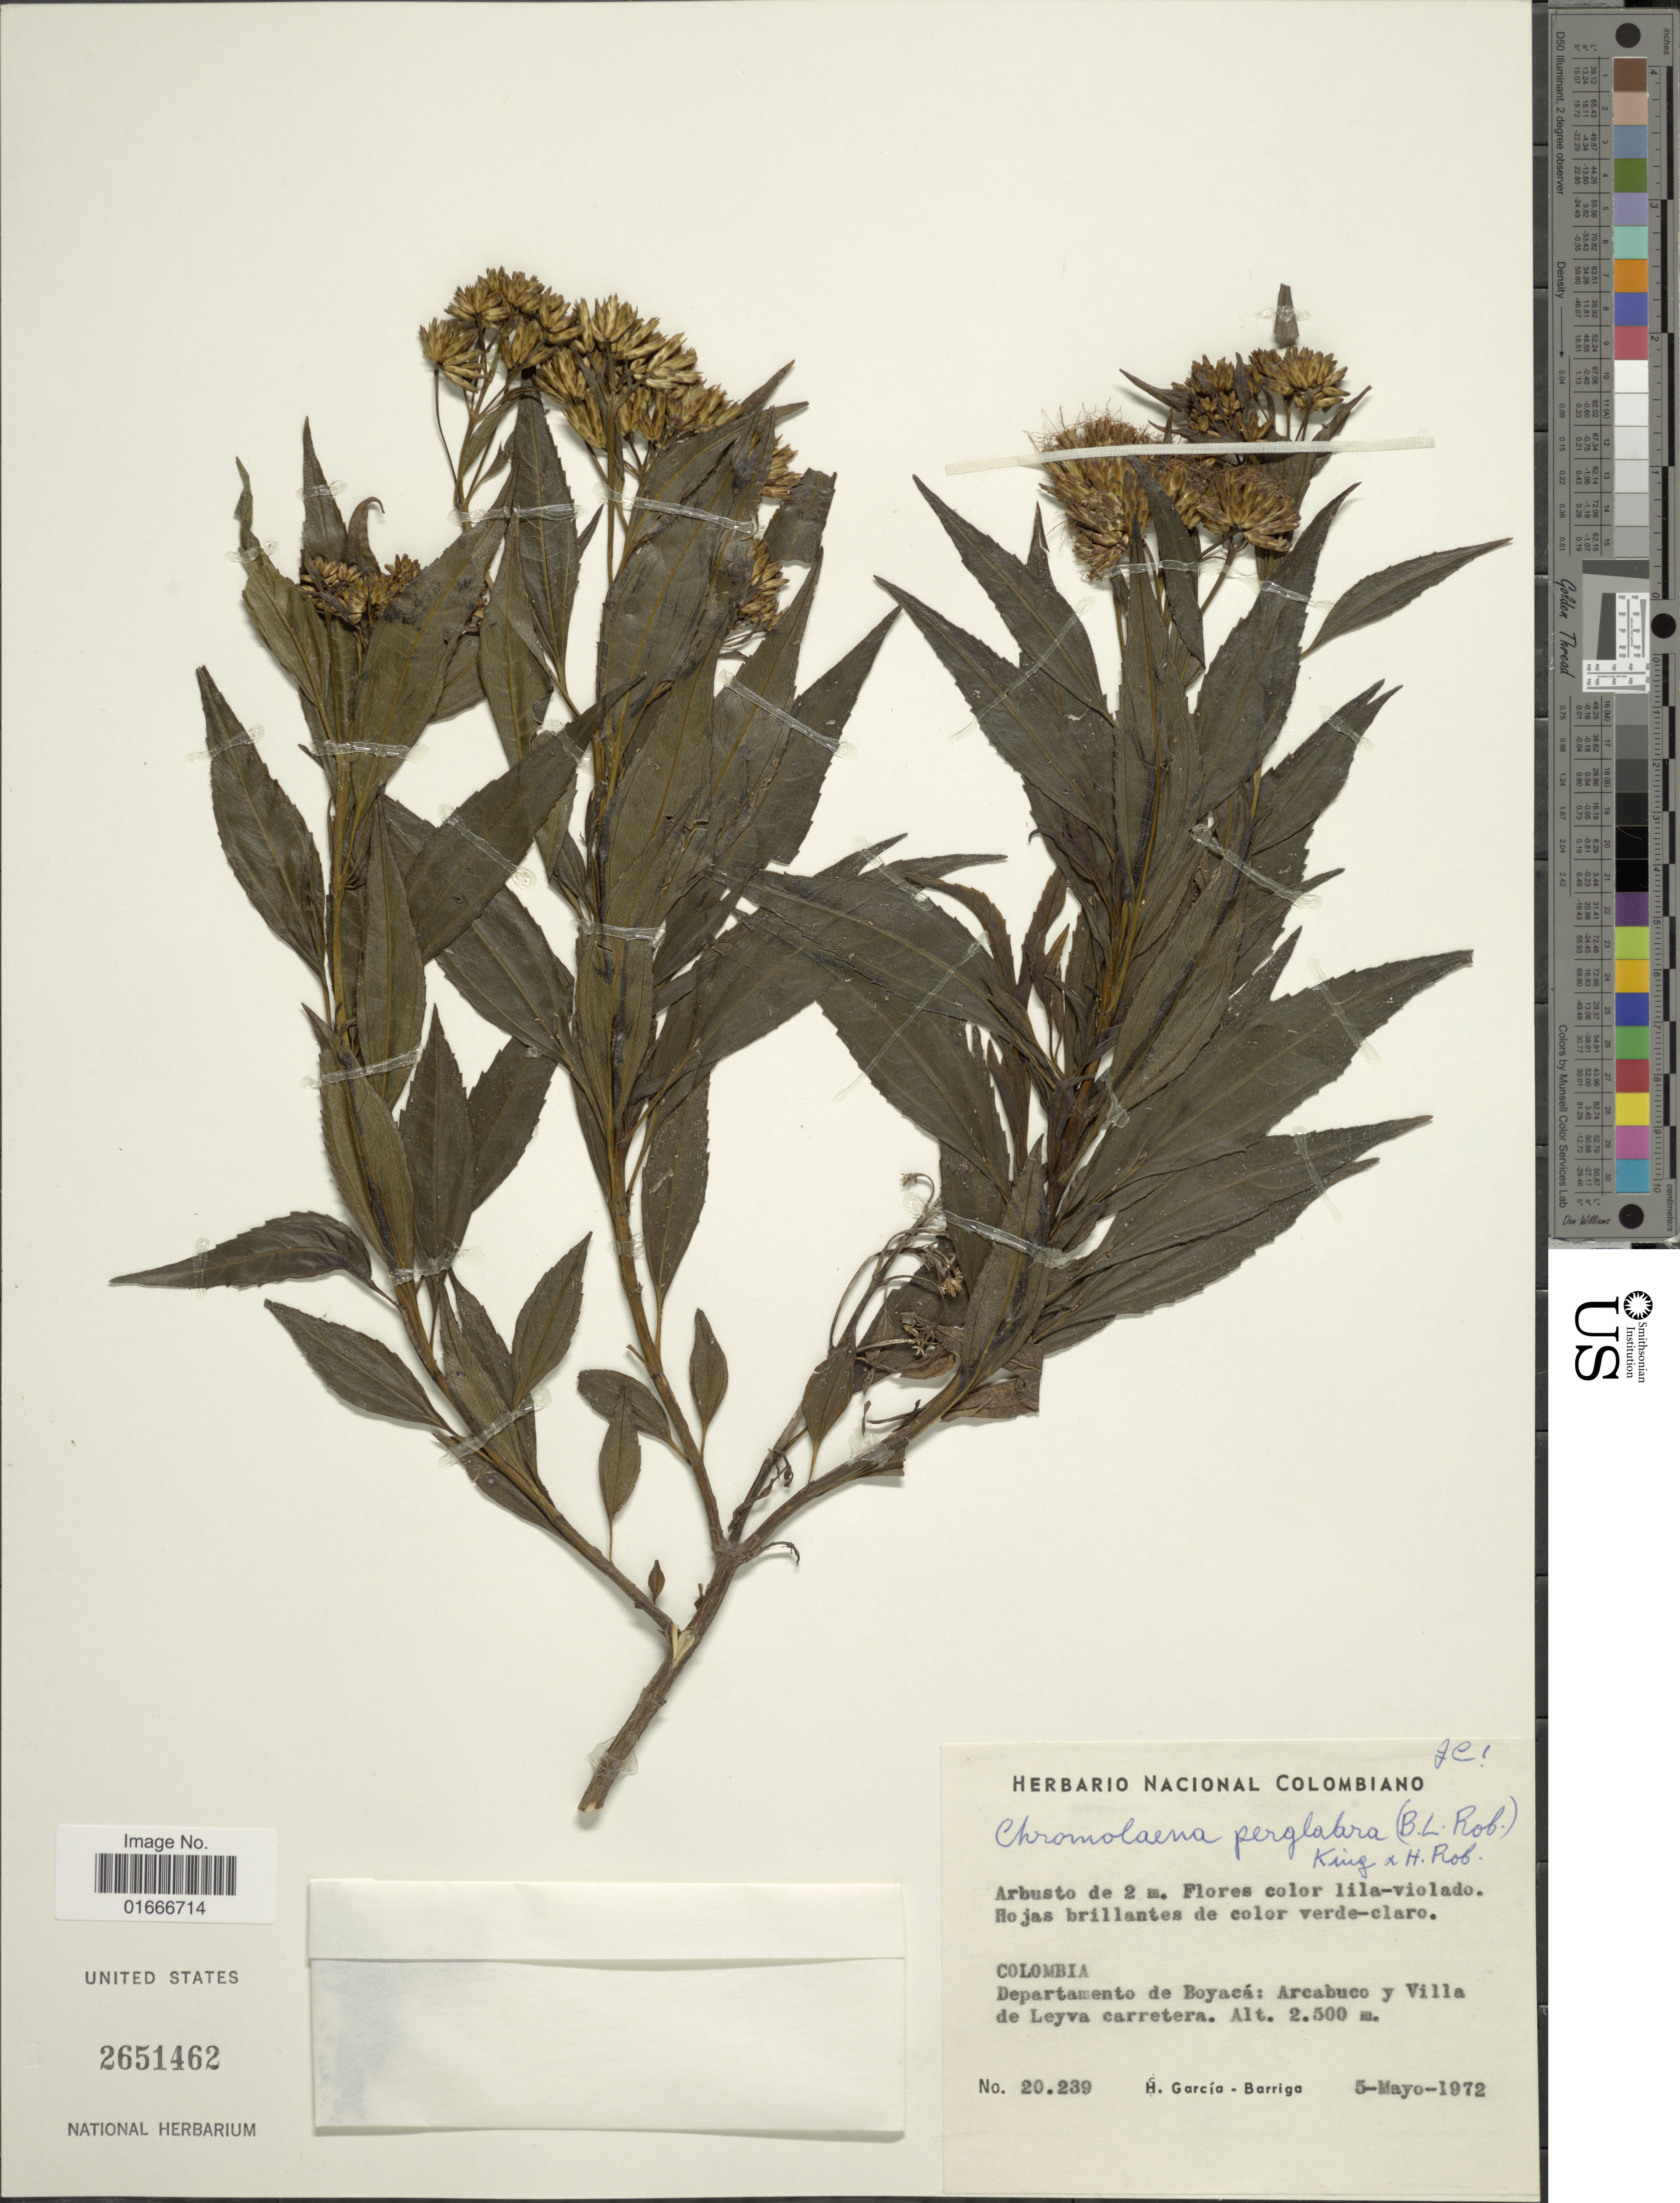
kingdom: Plantae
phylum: Tracheophyta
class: Magnoliopsida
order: Asterales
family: Asteraceae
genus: Chromolaena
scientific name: Chromolaena perglabra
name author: (B.L. Rob.) R.M. King & H. Rob.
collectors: H. García Barriga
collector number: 20239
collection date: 1972-05-05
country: Colombia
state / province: Boyacá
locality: Arcabuco y Villa de Leyva carretera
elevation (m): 2500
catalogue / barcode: US 2651462